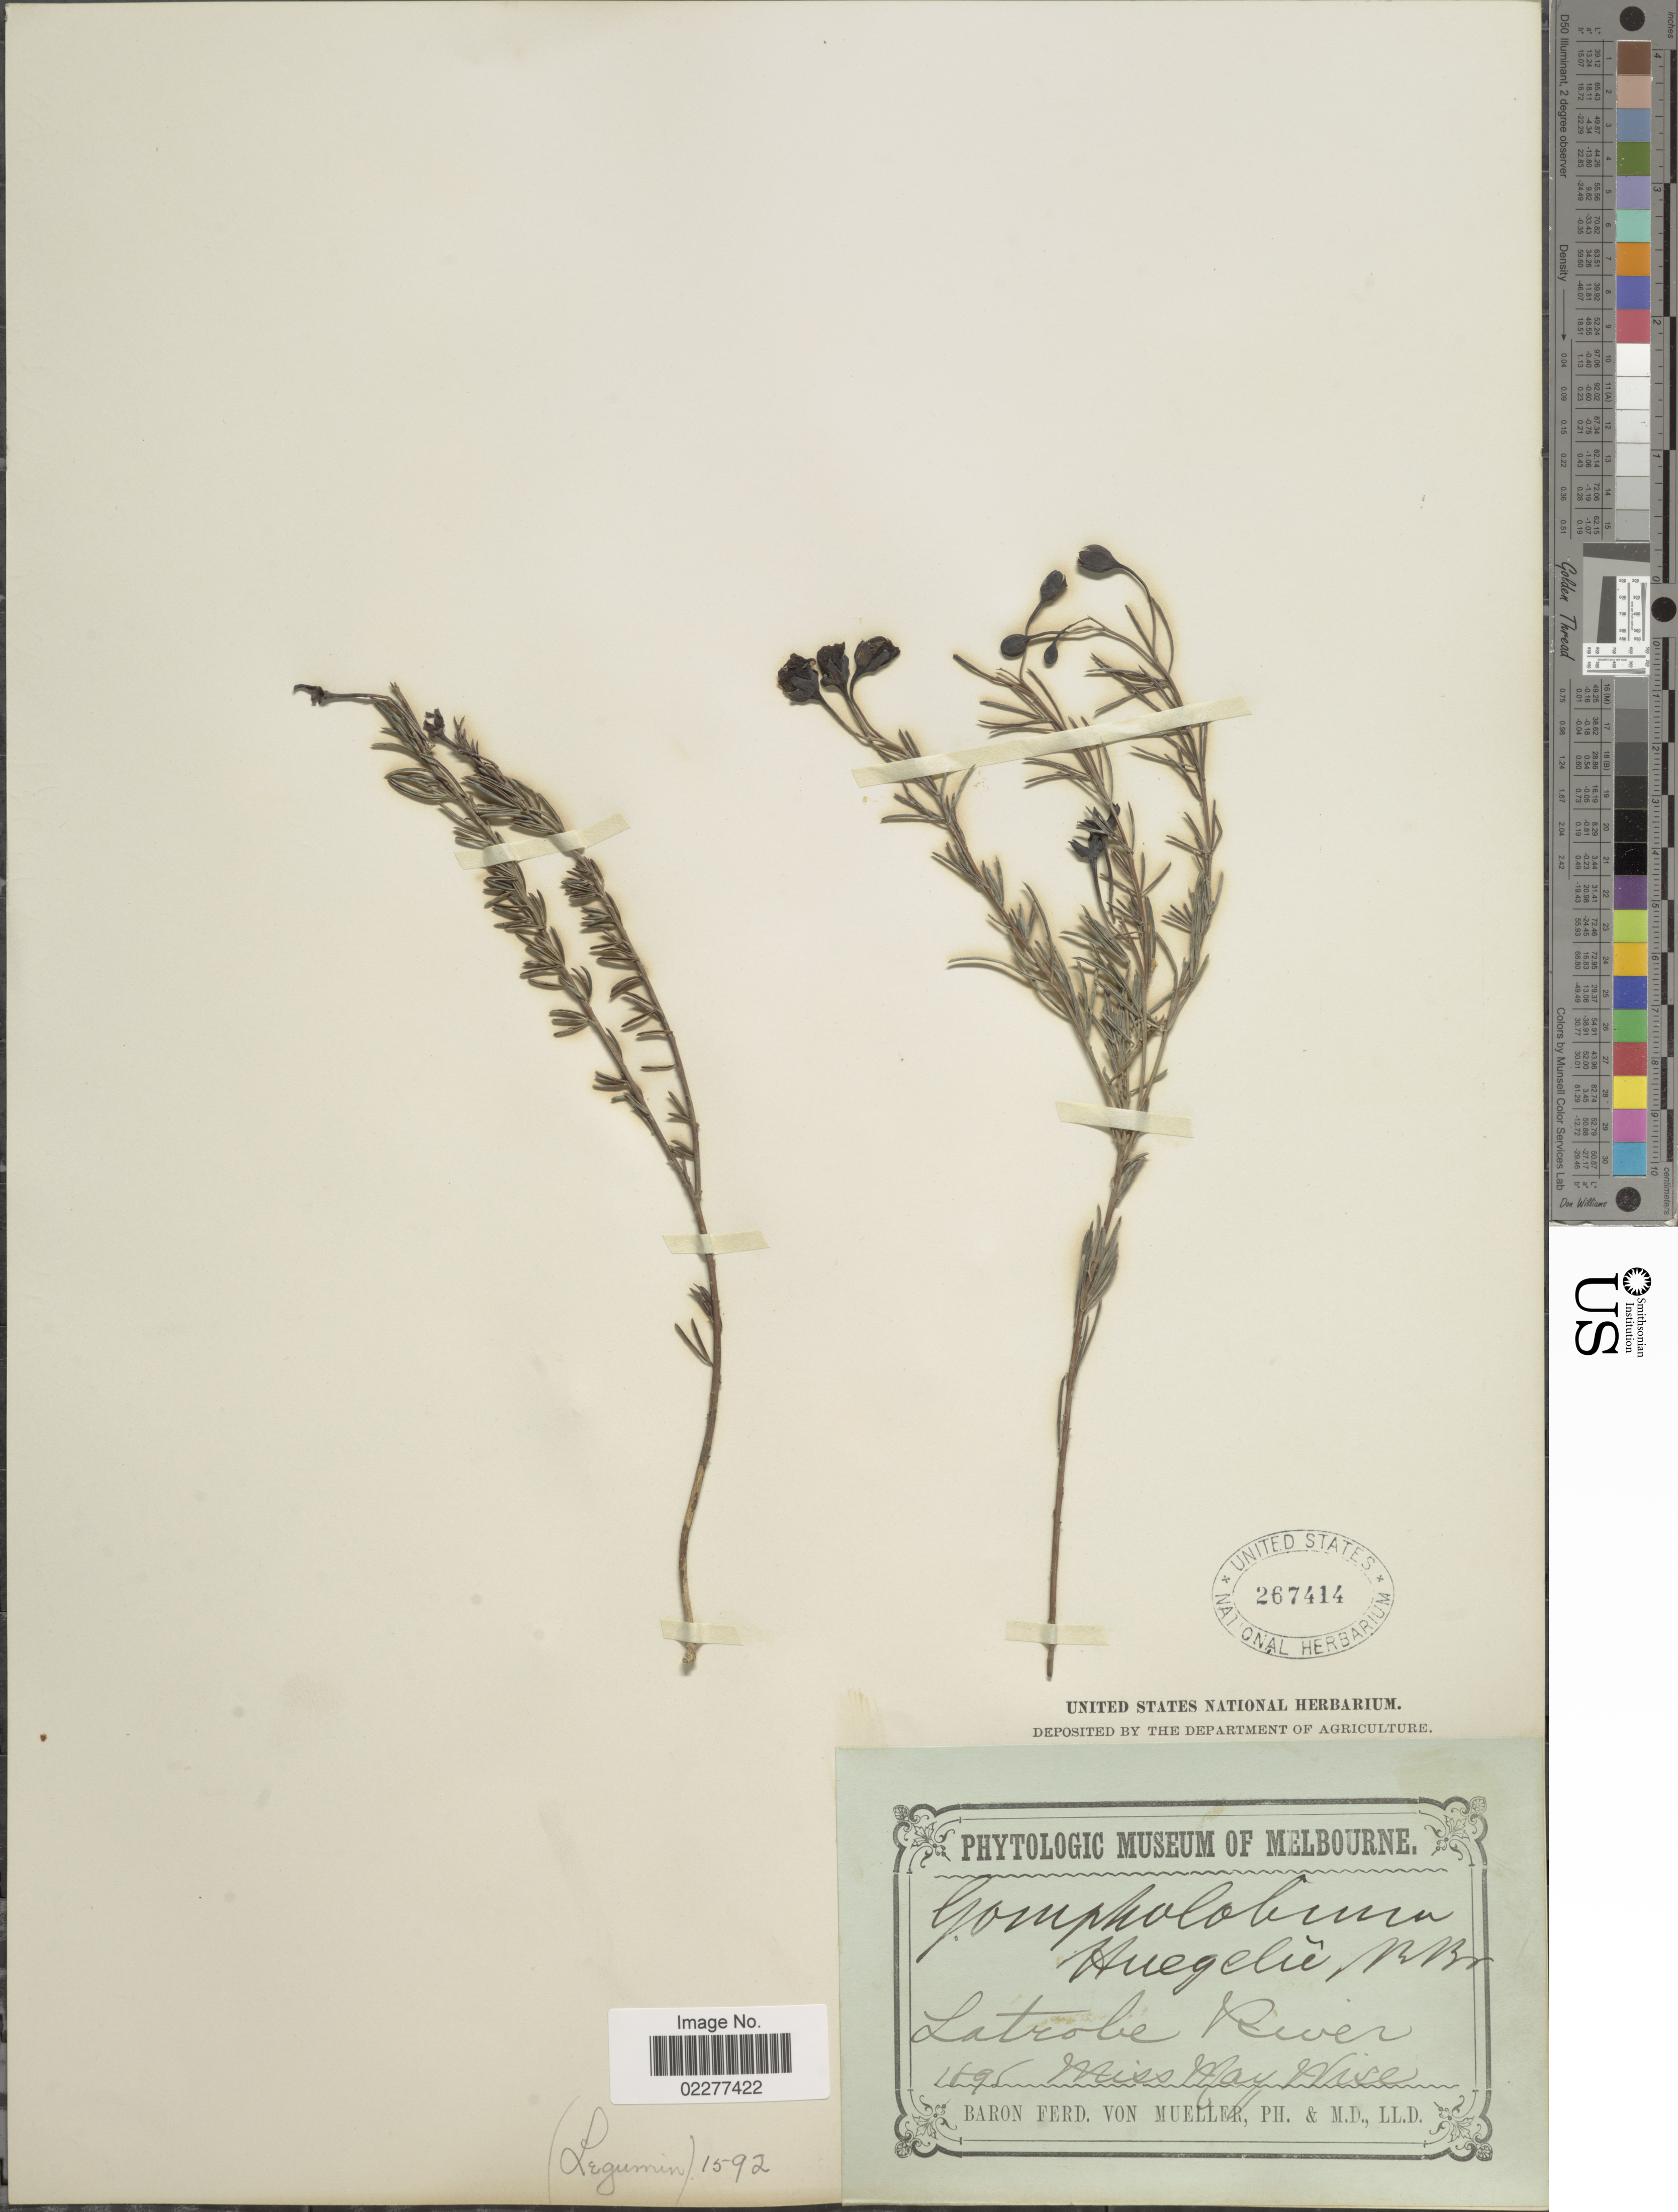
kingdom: Plantae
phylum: Tracheophyta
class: Magnoliopsida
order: Fabales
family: Fabaceae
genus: Gompholobium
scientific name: Gompholobium huegelii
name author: Benth.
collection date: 1895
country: Australia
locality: Latrobe River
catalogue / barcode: US 267414